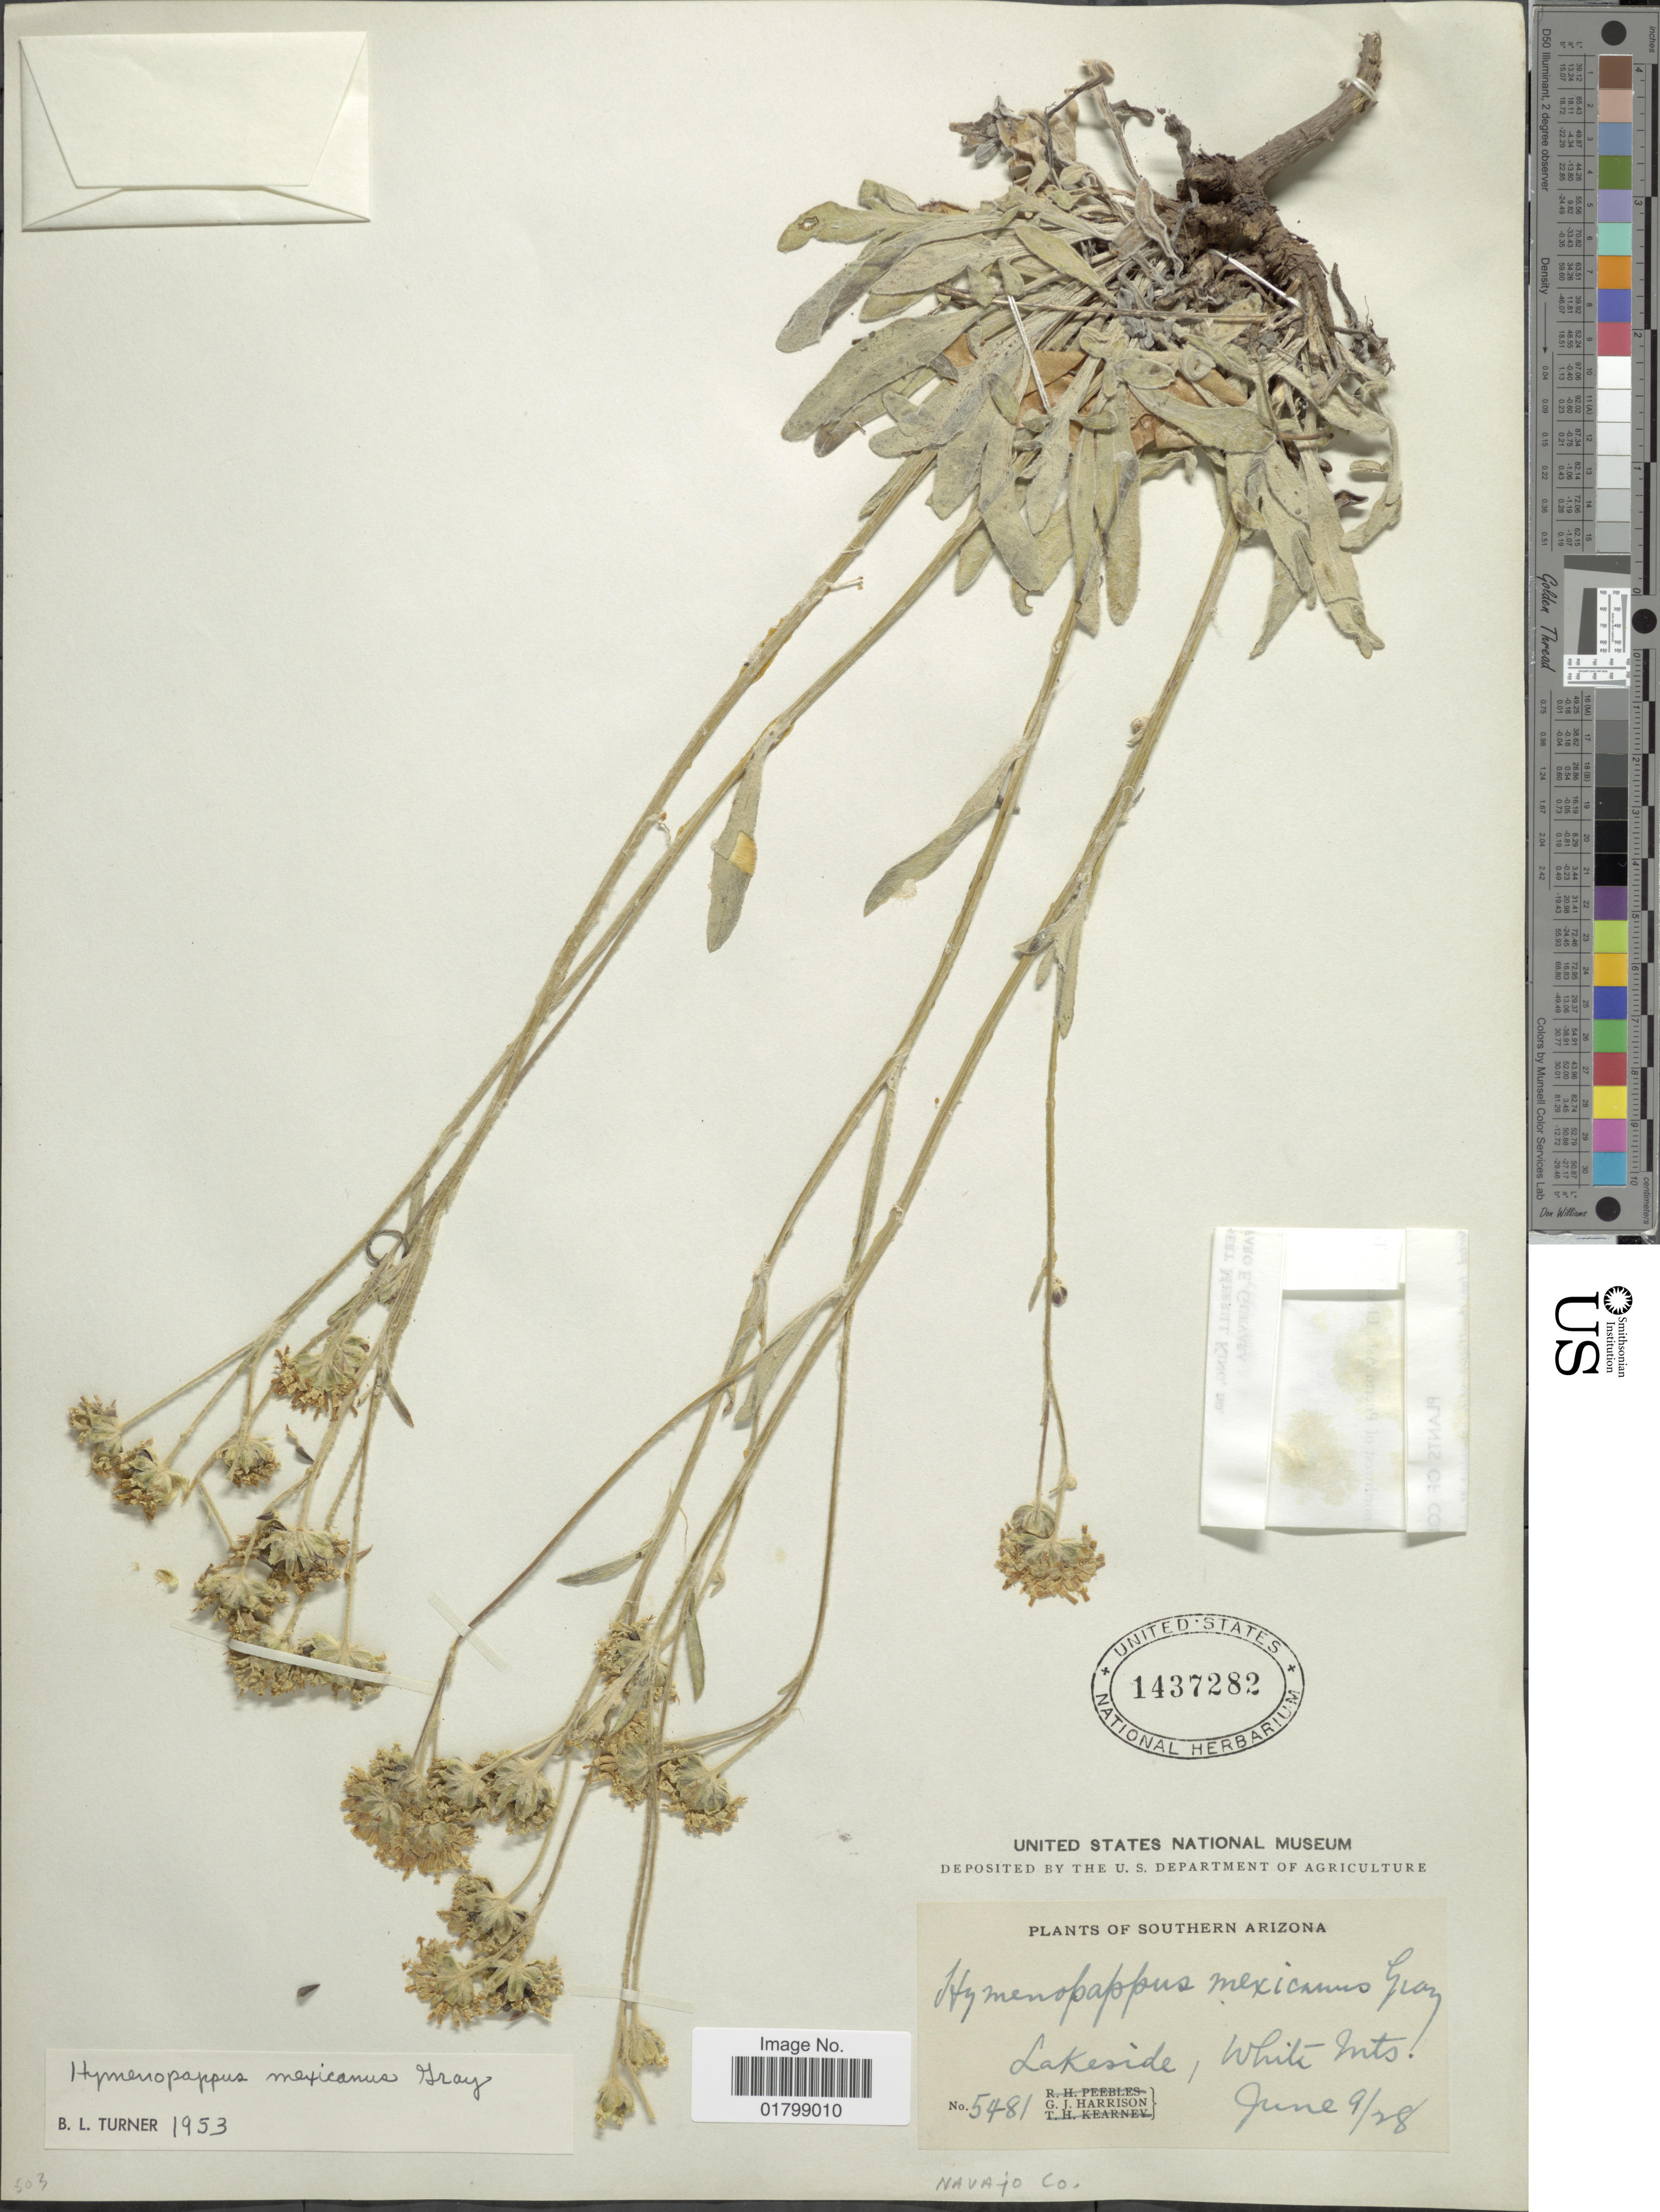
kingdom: Plantae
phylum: Tracheophyta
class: Magnoliopsida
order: Asterales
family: Asteraceae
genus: Hymenopappus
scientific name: Hymenopappus mexicanus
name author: A. Gray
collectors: G. J. Harrison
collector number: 5481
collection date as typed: Transcribed d/m/y: 9/6/28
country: United States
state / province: Arizona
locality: Southern Arizona, Lakeside, White Mts., Navajo Co.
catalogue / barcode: US 1437282